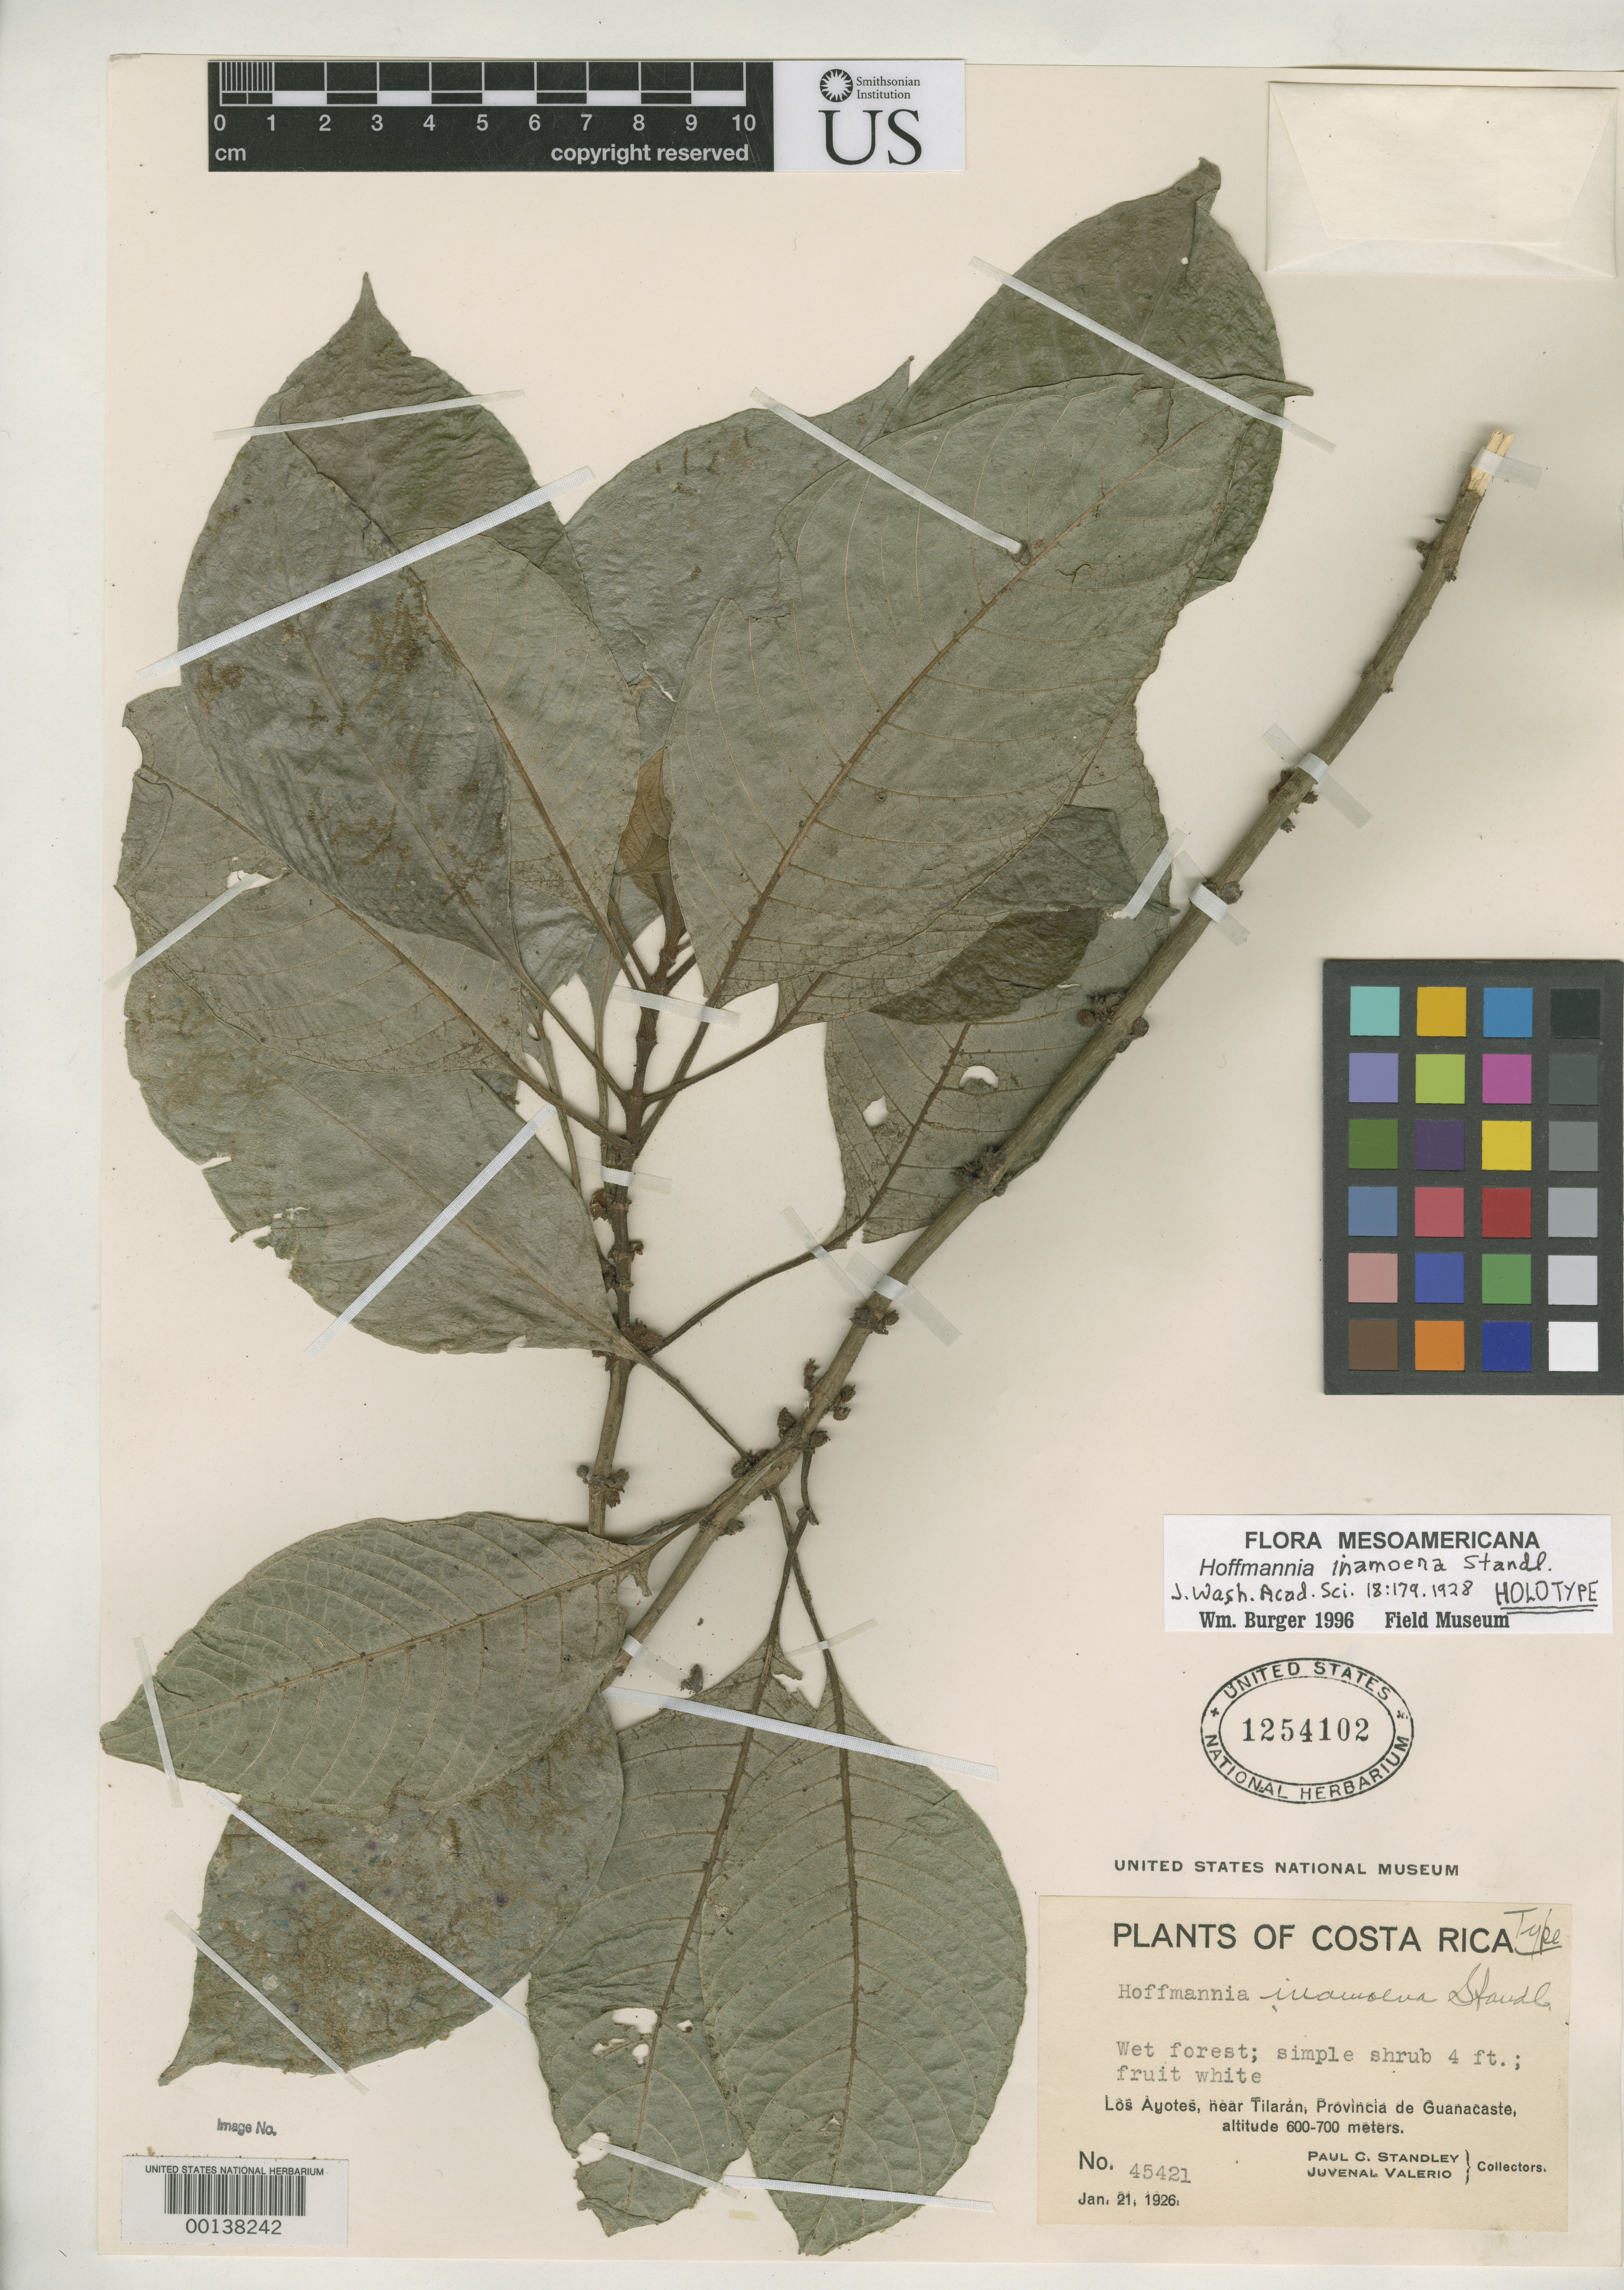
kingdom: Plantae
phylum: Tracheophyta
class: Magnoliopsida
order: Gentianales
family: Rubiaceae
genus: Hoffmannia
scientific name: Hoffmannia inamoena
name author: Standl.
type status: Holotype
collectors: P. C. Standley & J. Valerio R.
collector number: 45421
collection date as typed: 21 Jan 1926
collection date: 1926-01-21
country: Costa Rica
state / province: Guanacaste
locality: Los Ayotes, near Tilaran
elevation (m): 600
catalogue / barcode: US 1254102